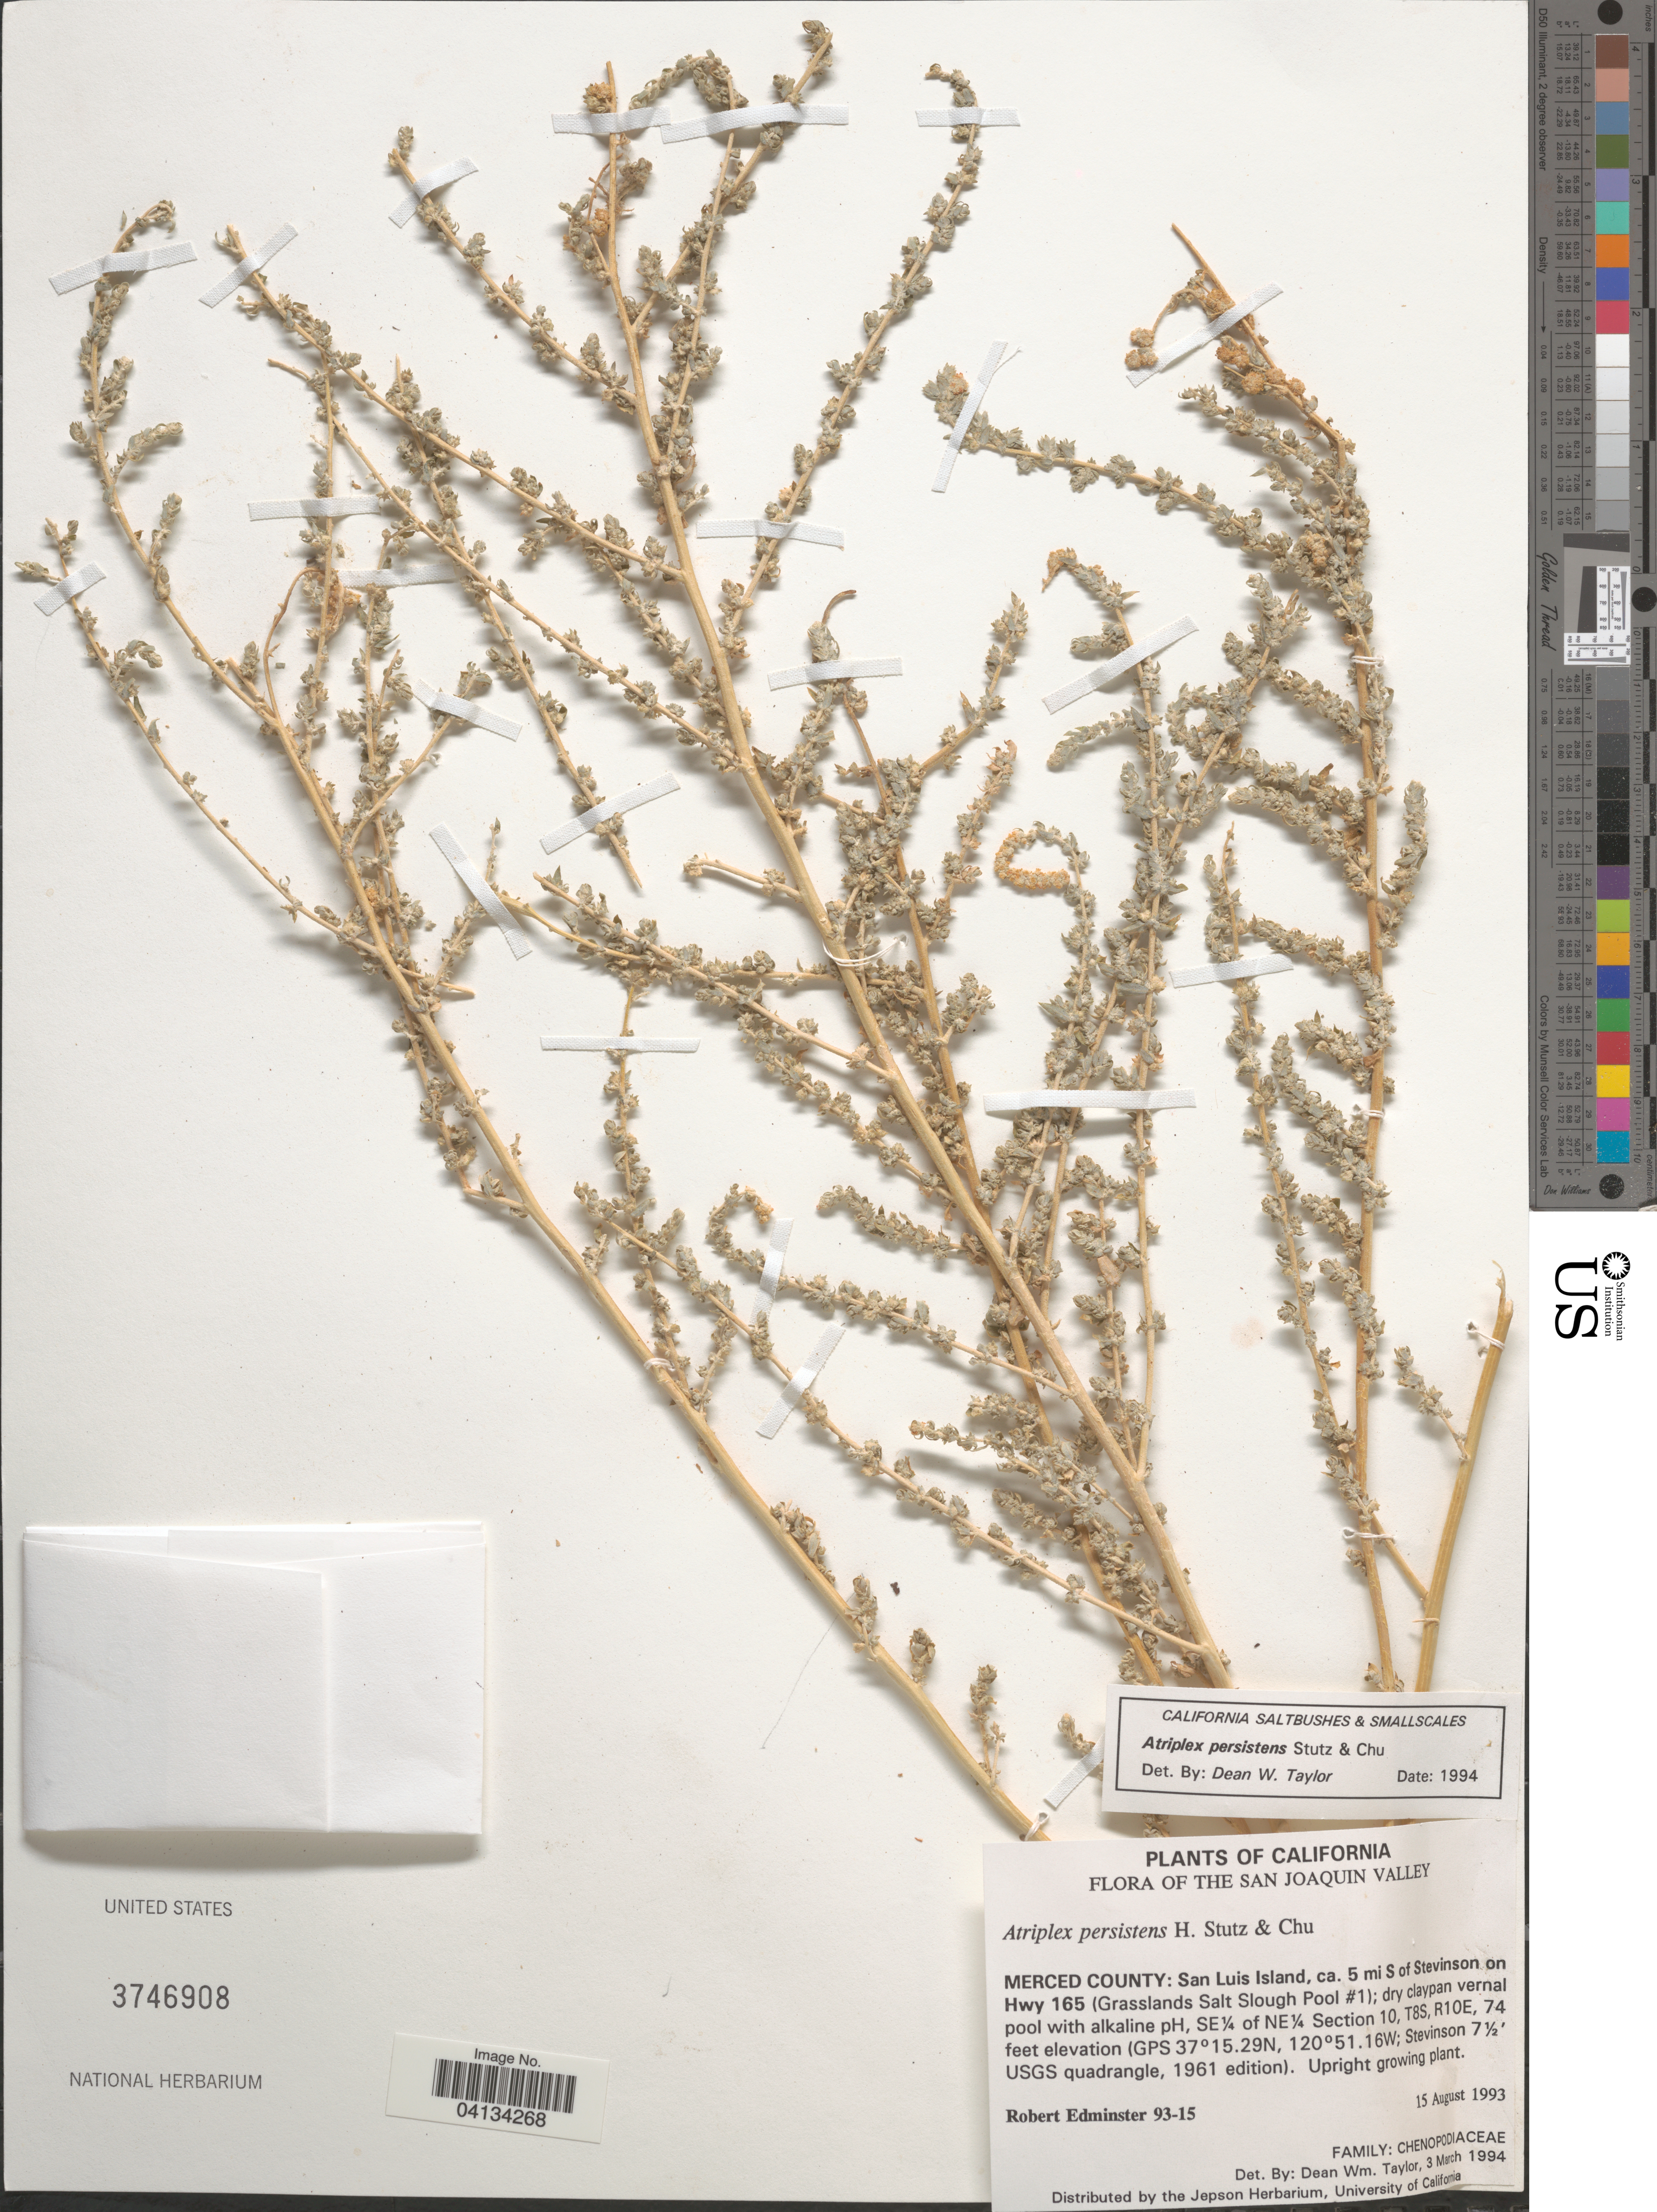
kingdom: Plantae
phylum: Tracheophyta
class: Magnoliopsida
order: Caryophyllales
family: Amaranthaceae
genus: Atriplex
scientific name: Atriplex persistens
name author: Stutz & G.L. Chu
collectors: R. Edminster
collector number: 93-15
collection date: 1993-08-15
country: United States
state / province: California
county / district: Merced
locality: The San Joaquin Valley. Merced County: San Luis Island, ca. 5 mi S of Stevinson on Hwy 165 (Grasslands Salt Slough Pool #1). SE¼ of NE¼ Section 10, T8S, R10E (Stevinson 7½ USGS quadrangle, 1961 edition).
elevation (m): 23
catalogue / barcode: US 3746908